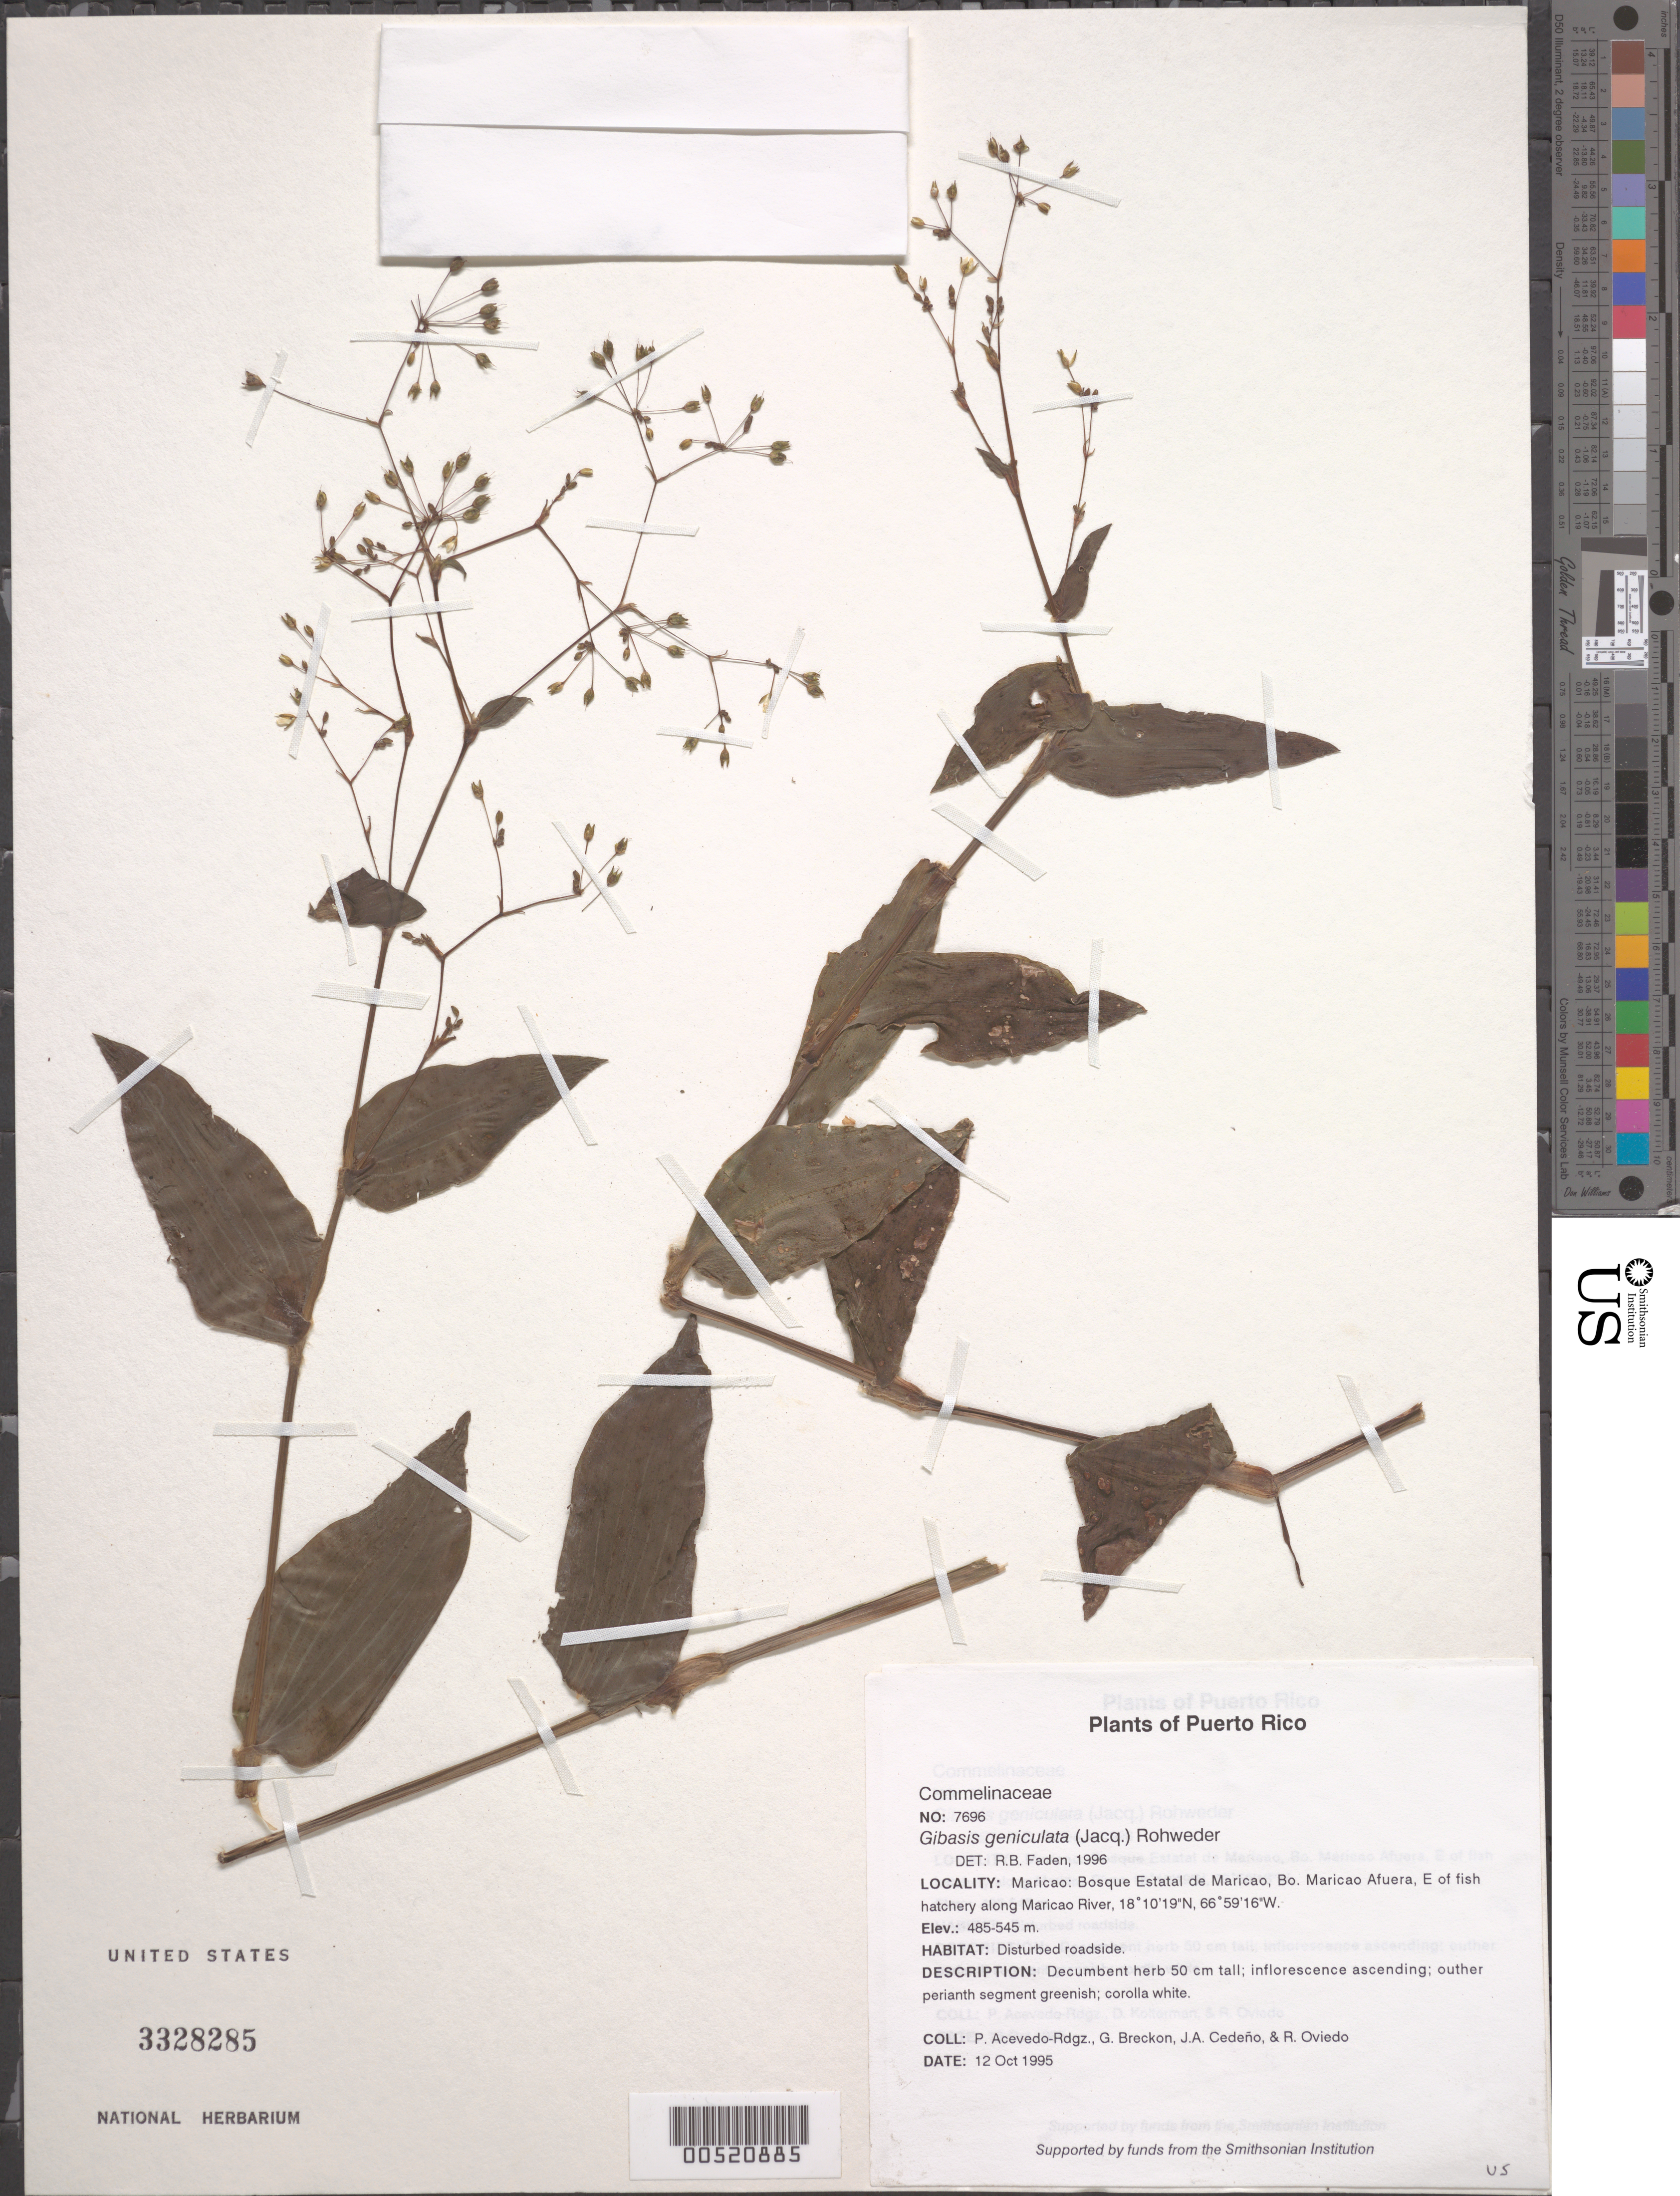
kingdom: Plantae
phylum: Tracheophyta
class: Liliopsida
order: Commelinales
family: Commelinaceae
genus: Gibasis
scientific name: Gibasis geniculata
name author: (Jacq.) Rohweder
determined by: Faden, Robert B., (US), Smithsonian Institution - National Museum of Natural History (UNITED STATES)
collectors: P. Acevedo-Rodr., G. J. Breckon, J. A. Cedeño M. & R. Oviedo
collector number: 7696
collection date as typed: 13 Oct 1995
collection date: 1995-10-13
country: Puerto Rico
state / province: Maricao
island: Puerto Rico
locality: Maricao: Bosque Estatal de Maricao, Bo. Maricao Afuera, E of fish hatchery along Maricao River.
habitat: Disturbed roadside.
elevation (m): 485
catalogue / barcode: US 3328285